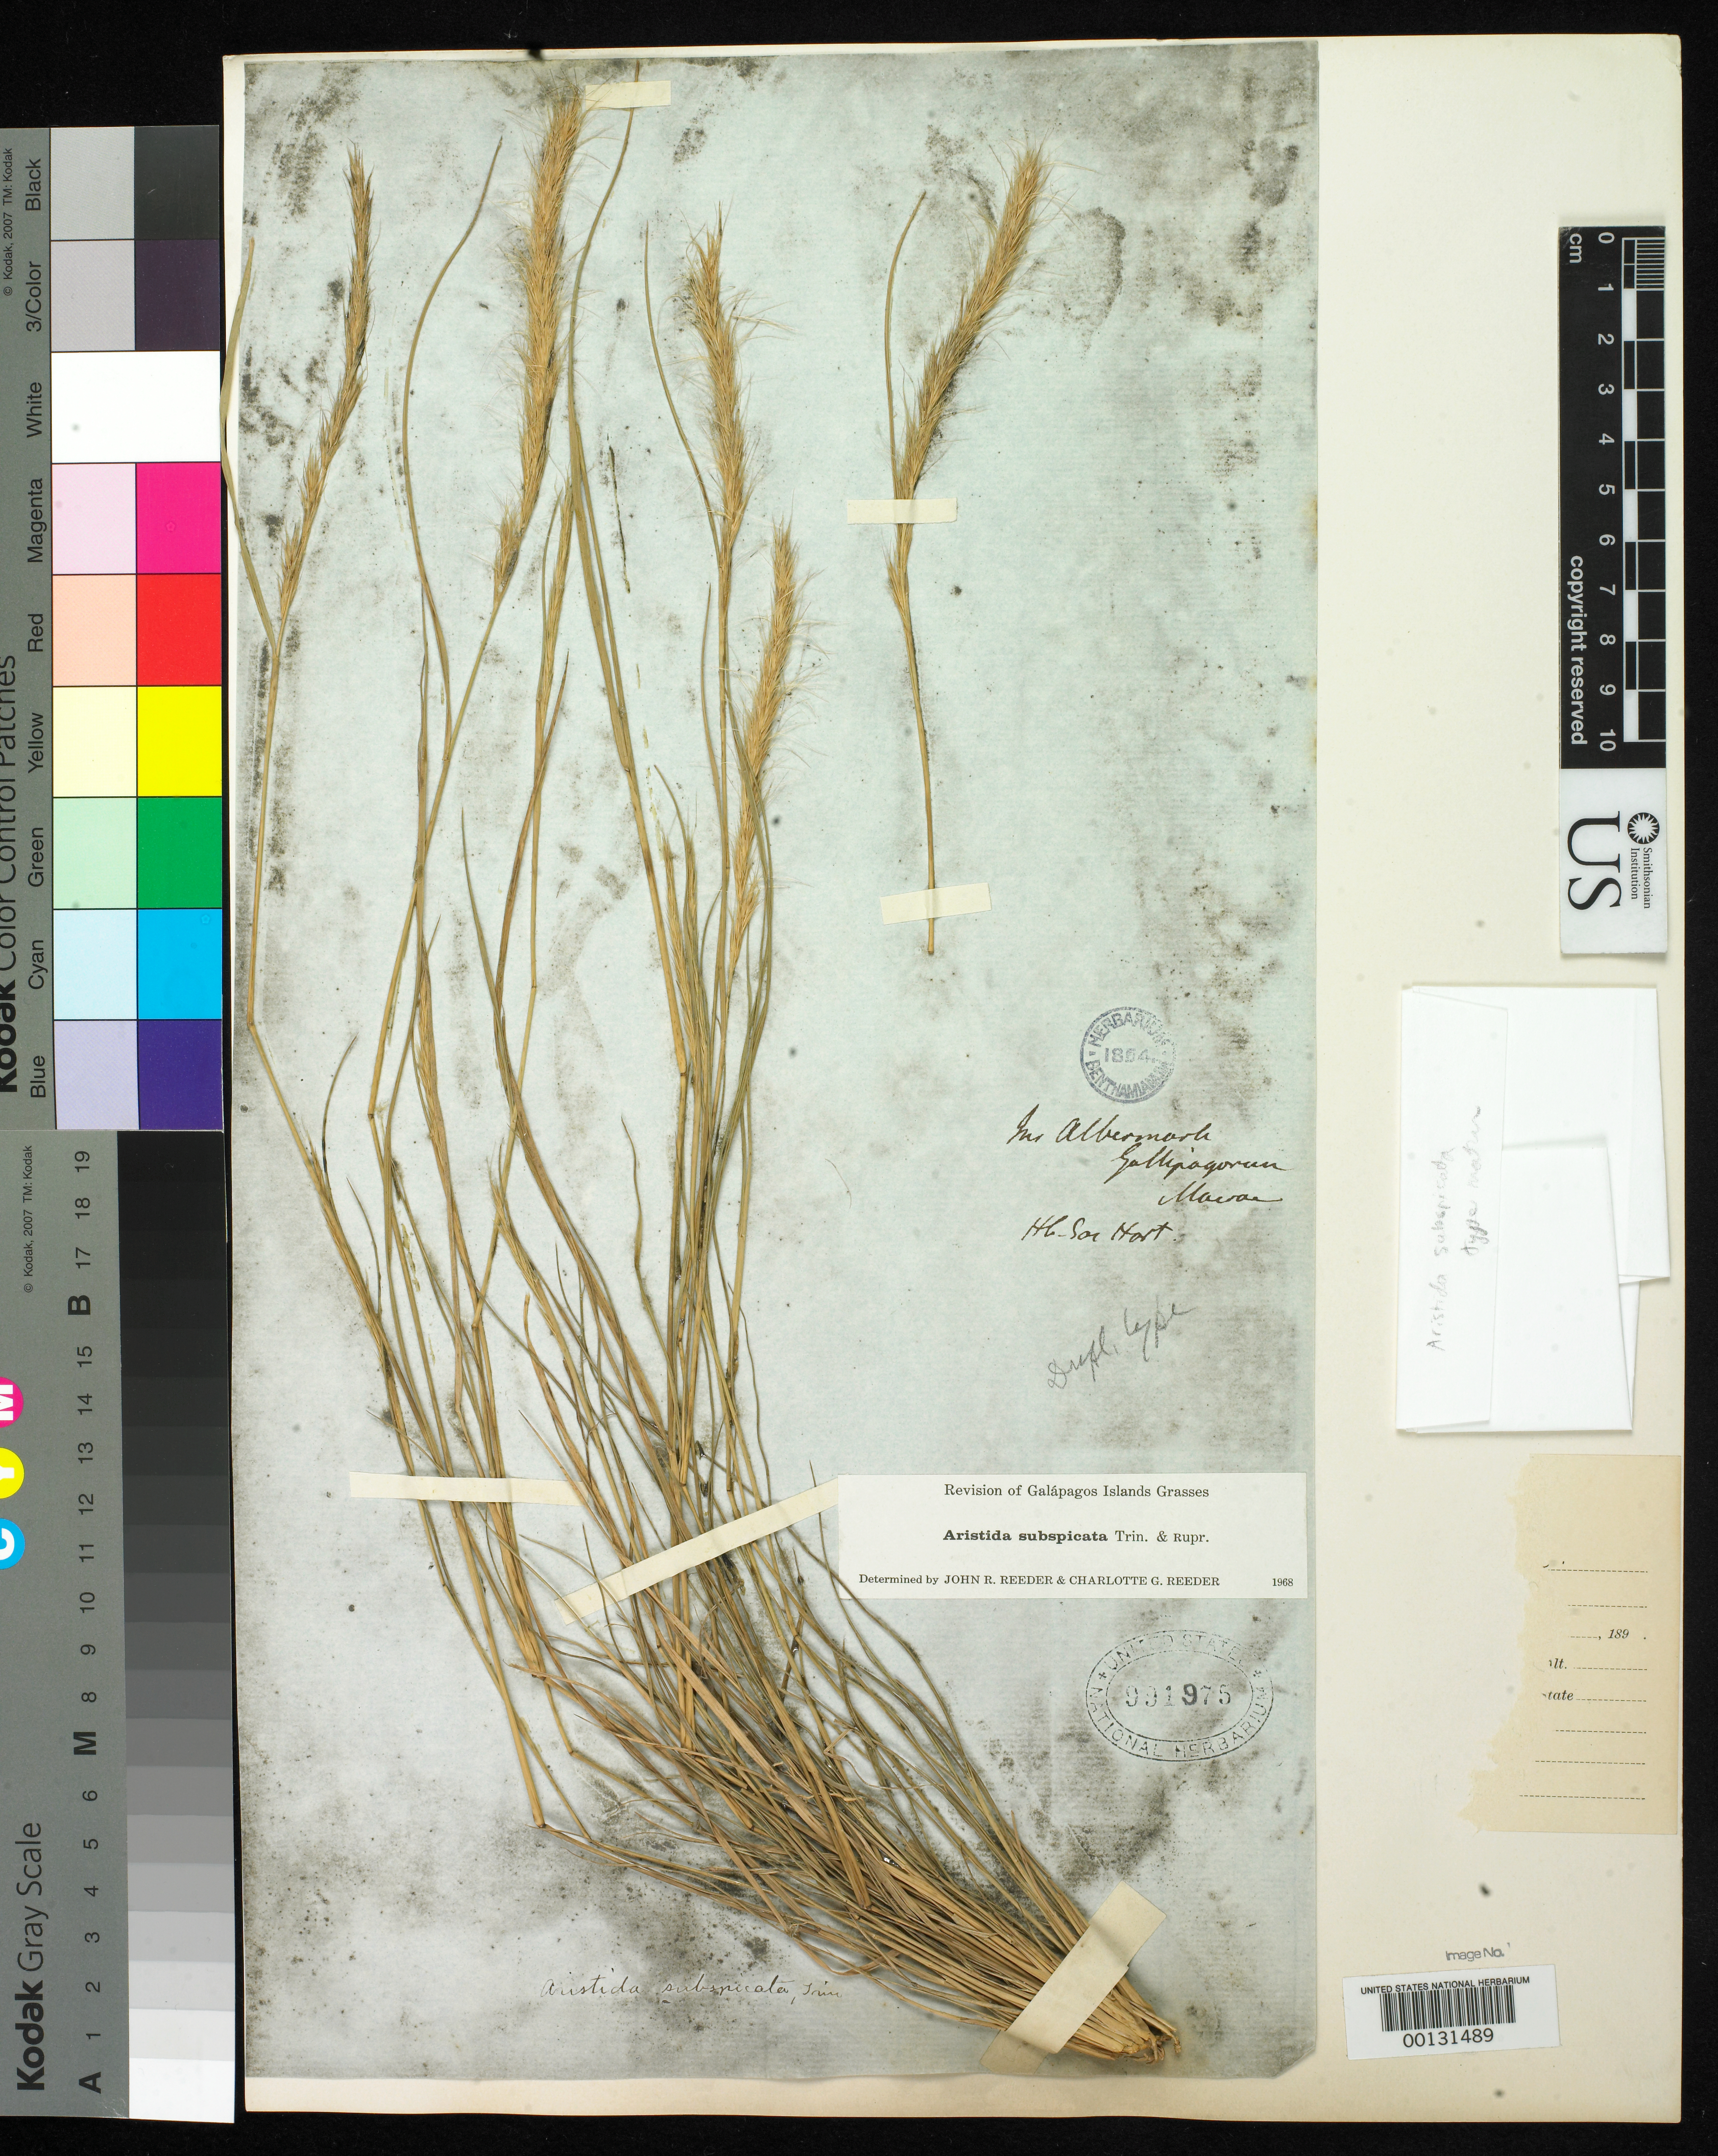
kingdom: Plantae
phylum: Tracheophyta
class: Liliopsida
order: Poales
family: Poaceae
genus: Aristida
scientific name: Aristida subspicata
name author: Trin. & Rupr.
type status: Isotype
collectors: J. Lindley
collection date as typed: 1832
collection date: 1832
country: Ecuador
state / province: Colón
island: Isabela [Albemarle]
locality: Macrae [Albermarle I.]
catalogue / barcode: US 991975